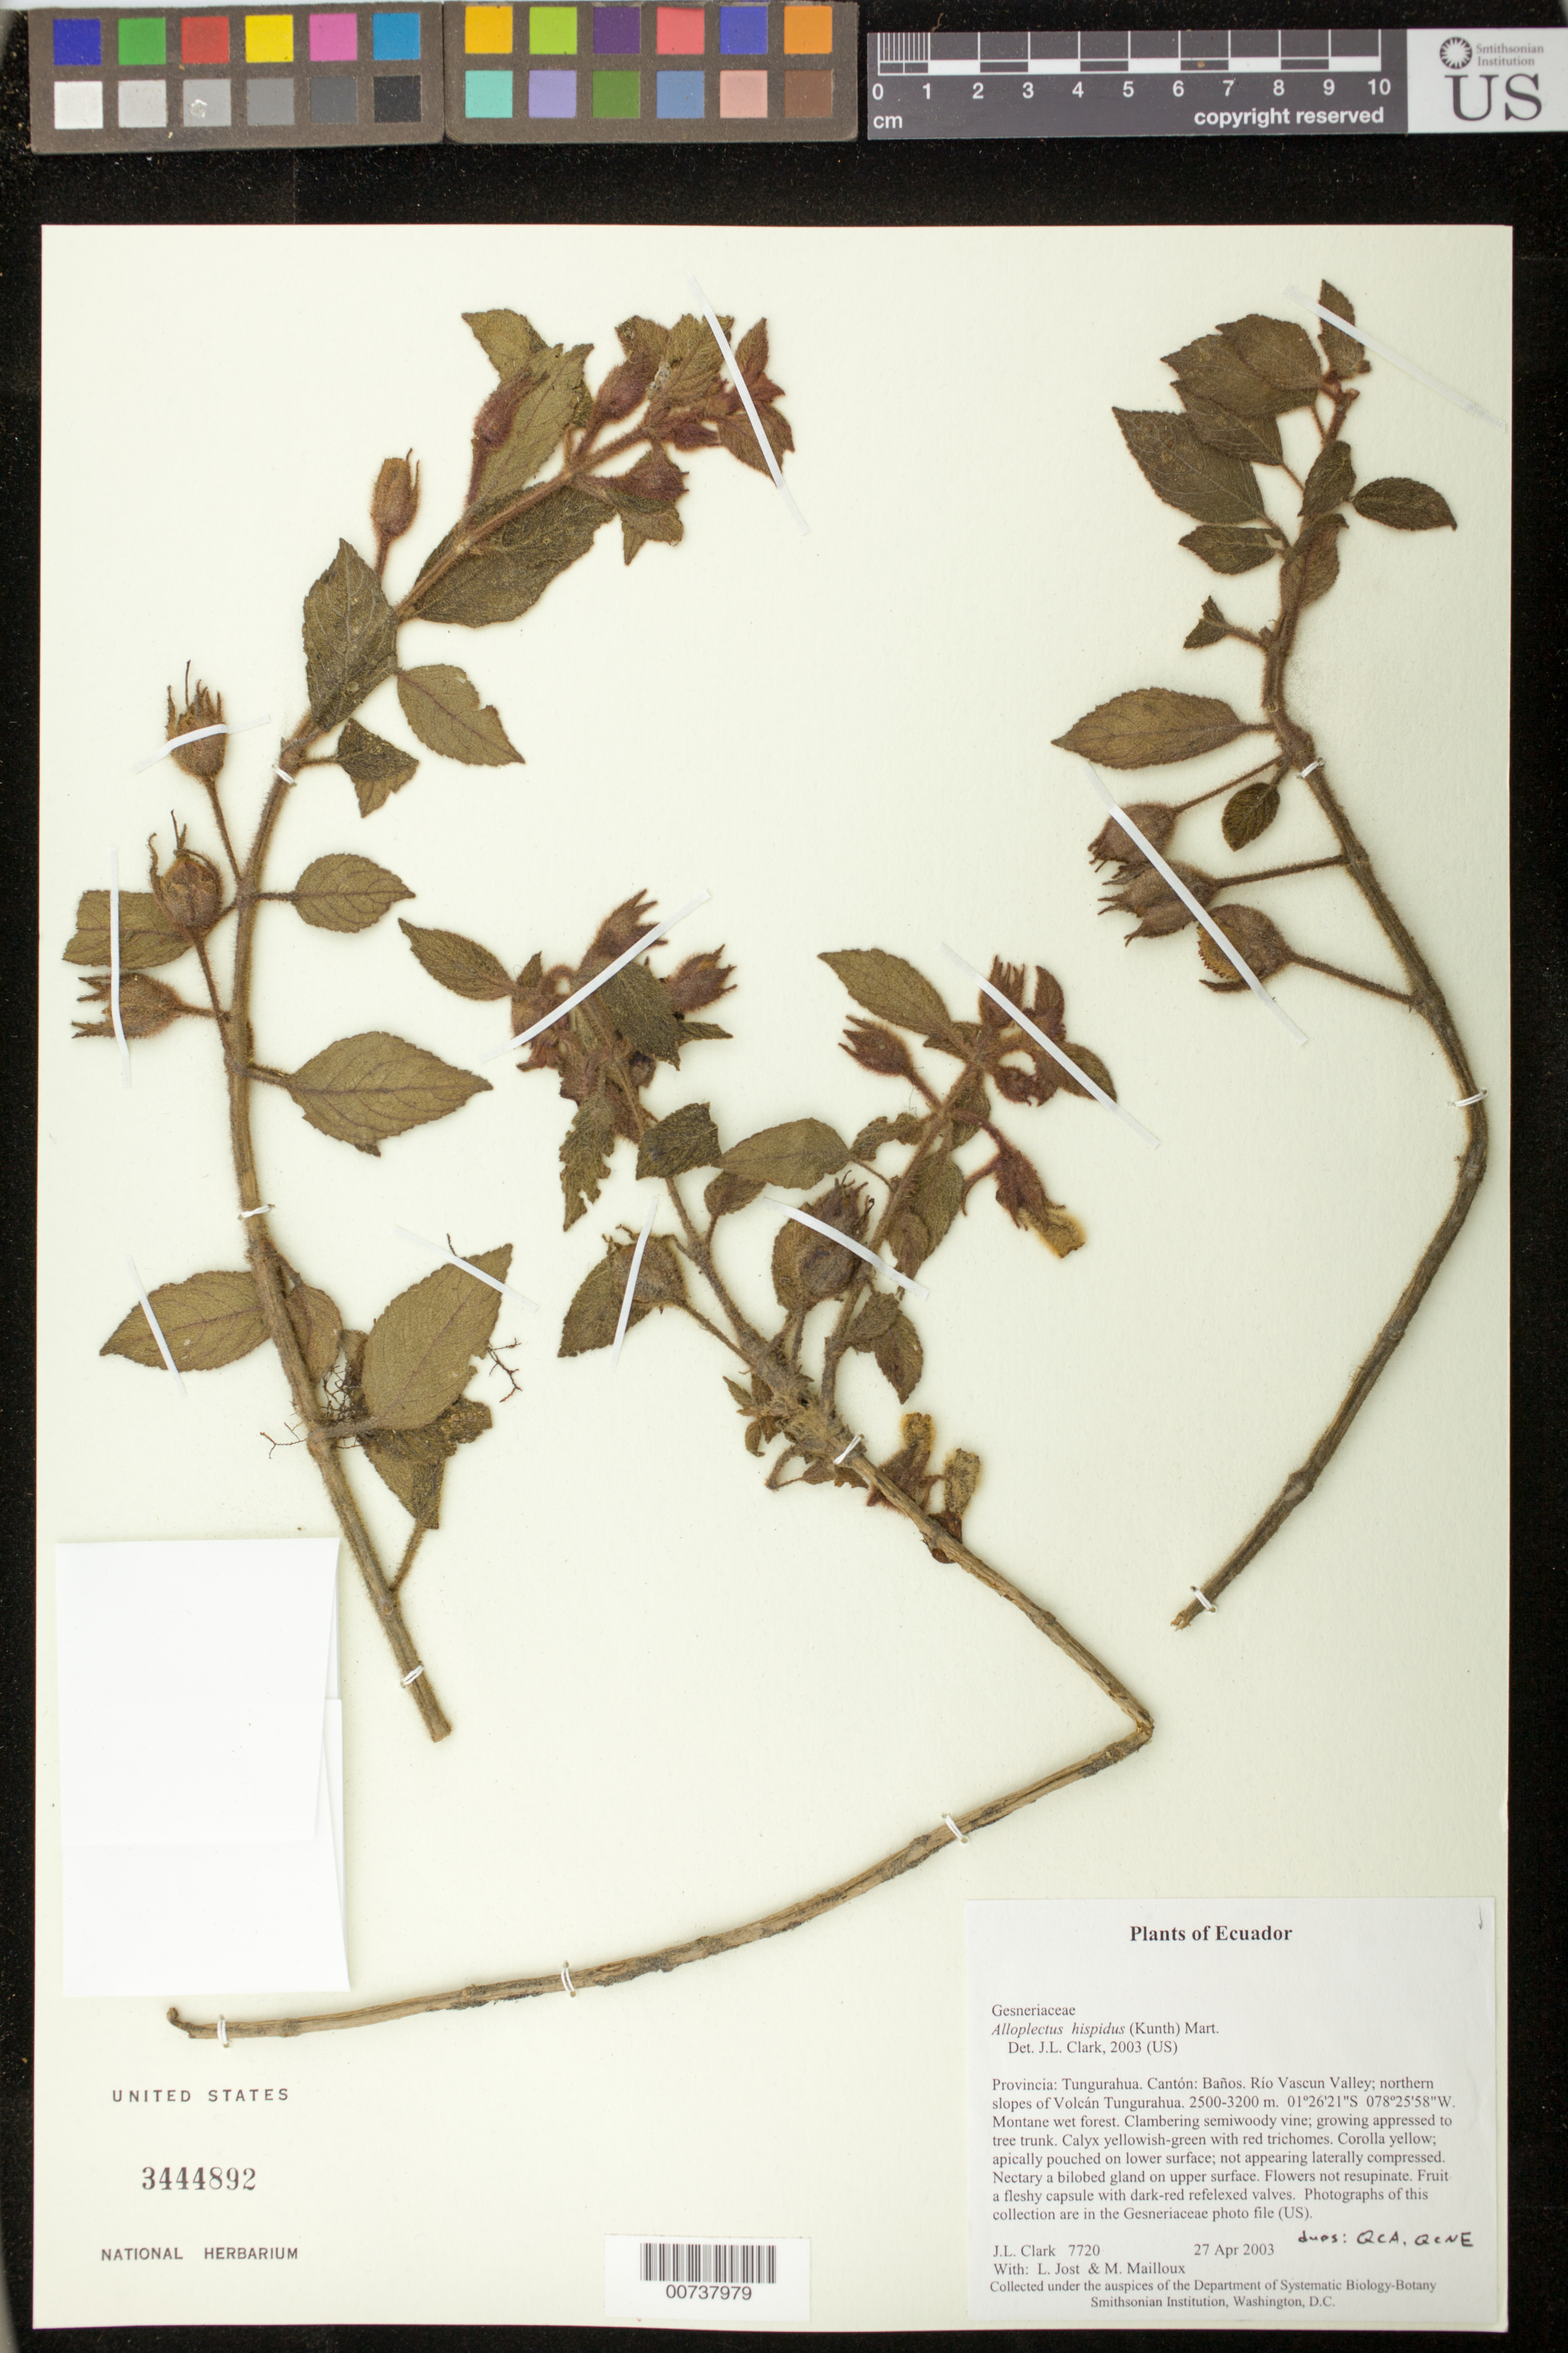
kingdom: Plantae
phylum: Tracheophyta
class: Magnoliopsida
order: Lamiales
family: Gesneriaceae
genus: Alloplectus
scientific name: Alloplectus hispidus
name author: (Kunth) Mart.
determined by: Clark, J. L., (SEL), The Marie Selby Botanical Garden (UNITED STATES)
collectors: J. L. Clark, L. Jost & M. Mailloux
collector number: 7720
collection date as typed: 27 Apr 2003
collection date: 2003-04-27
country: Ecuador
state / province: Tungurahua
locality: Baños. Río Vascun Valley; northern slopes of Volcán Tungurahua.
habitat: Montane wet forest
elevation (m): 2500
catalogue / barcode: US 3444892